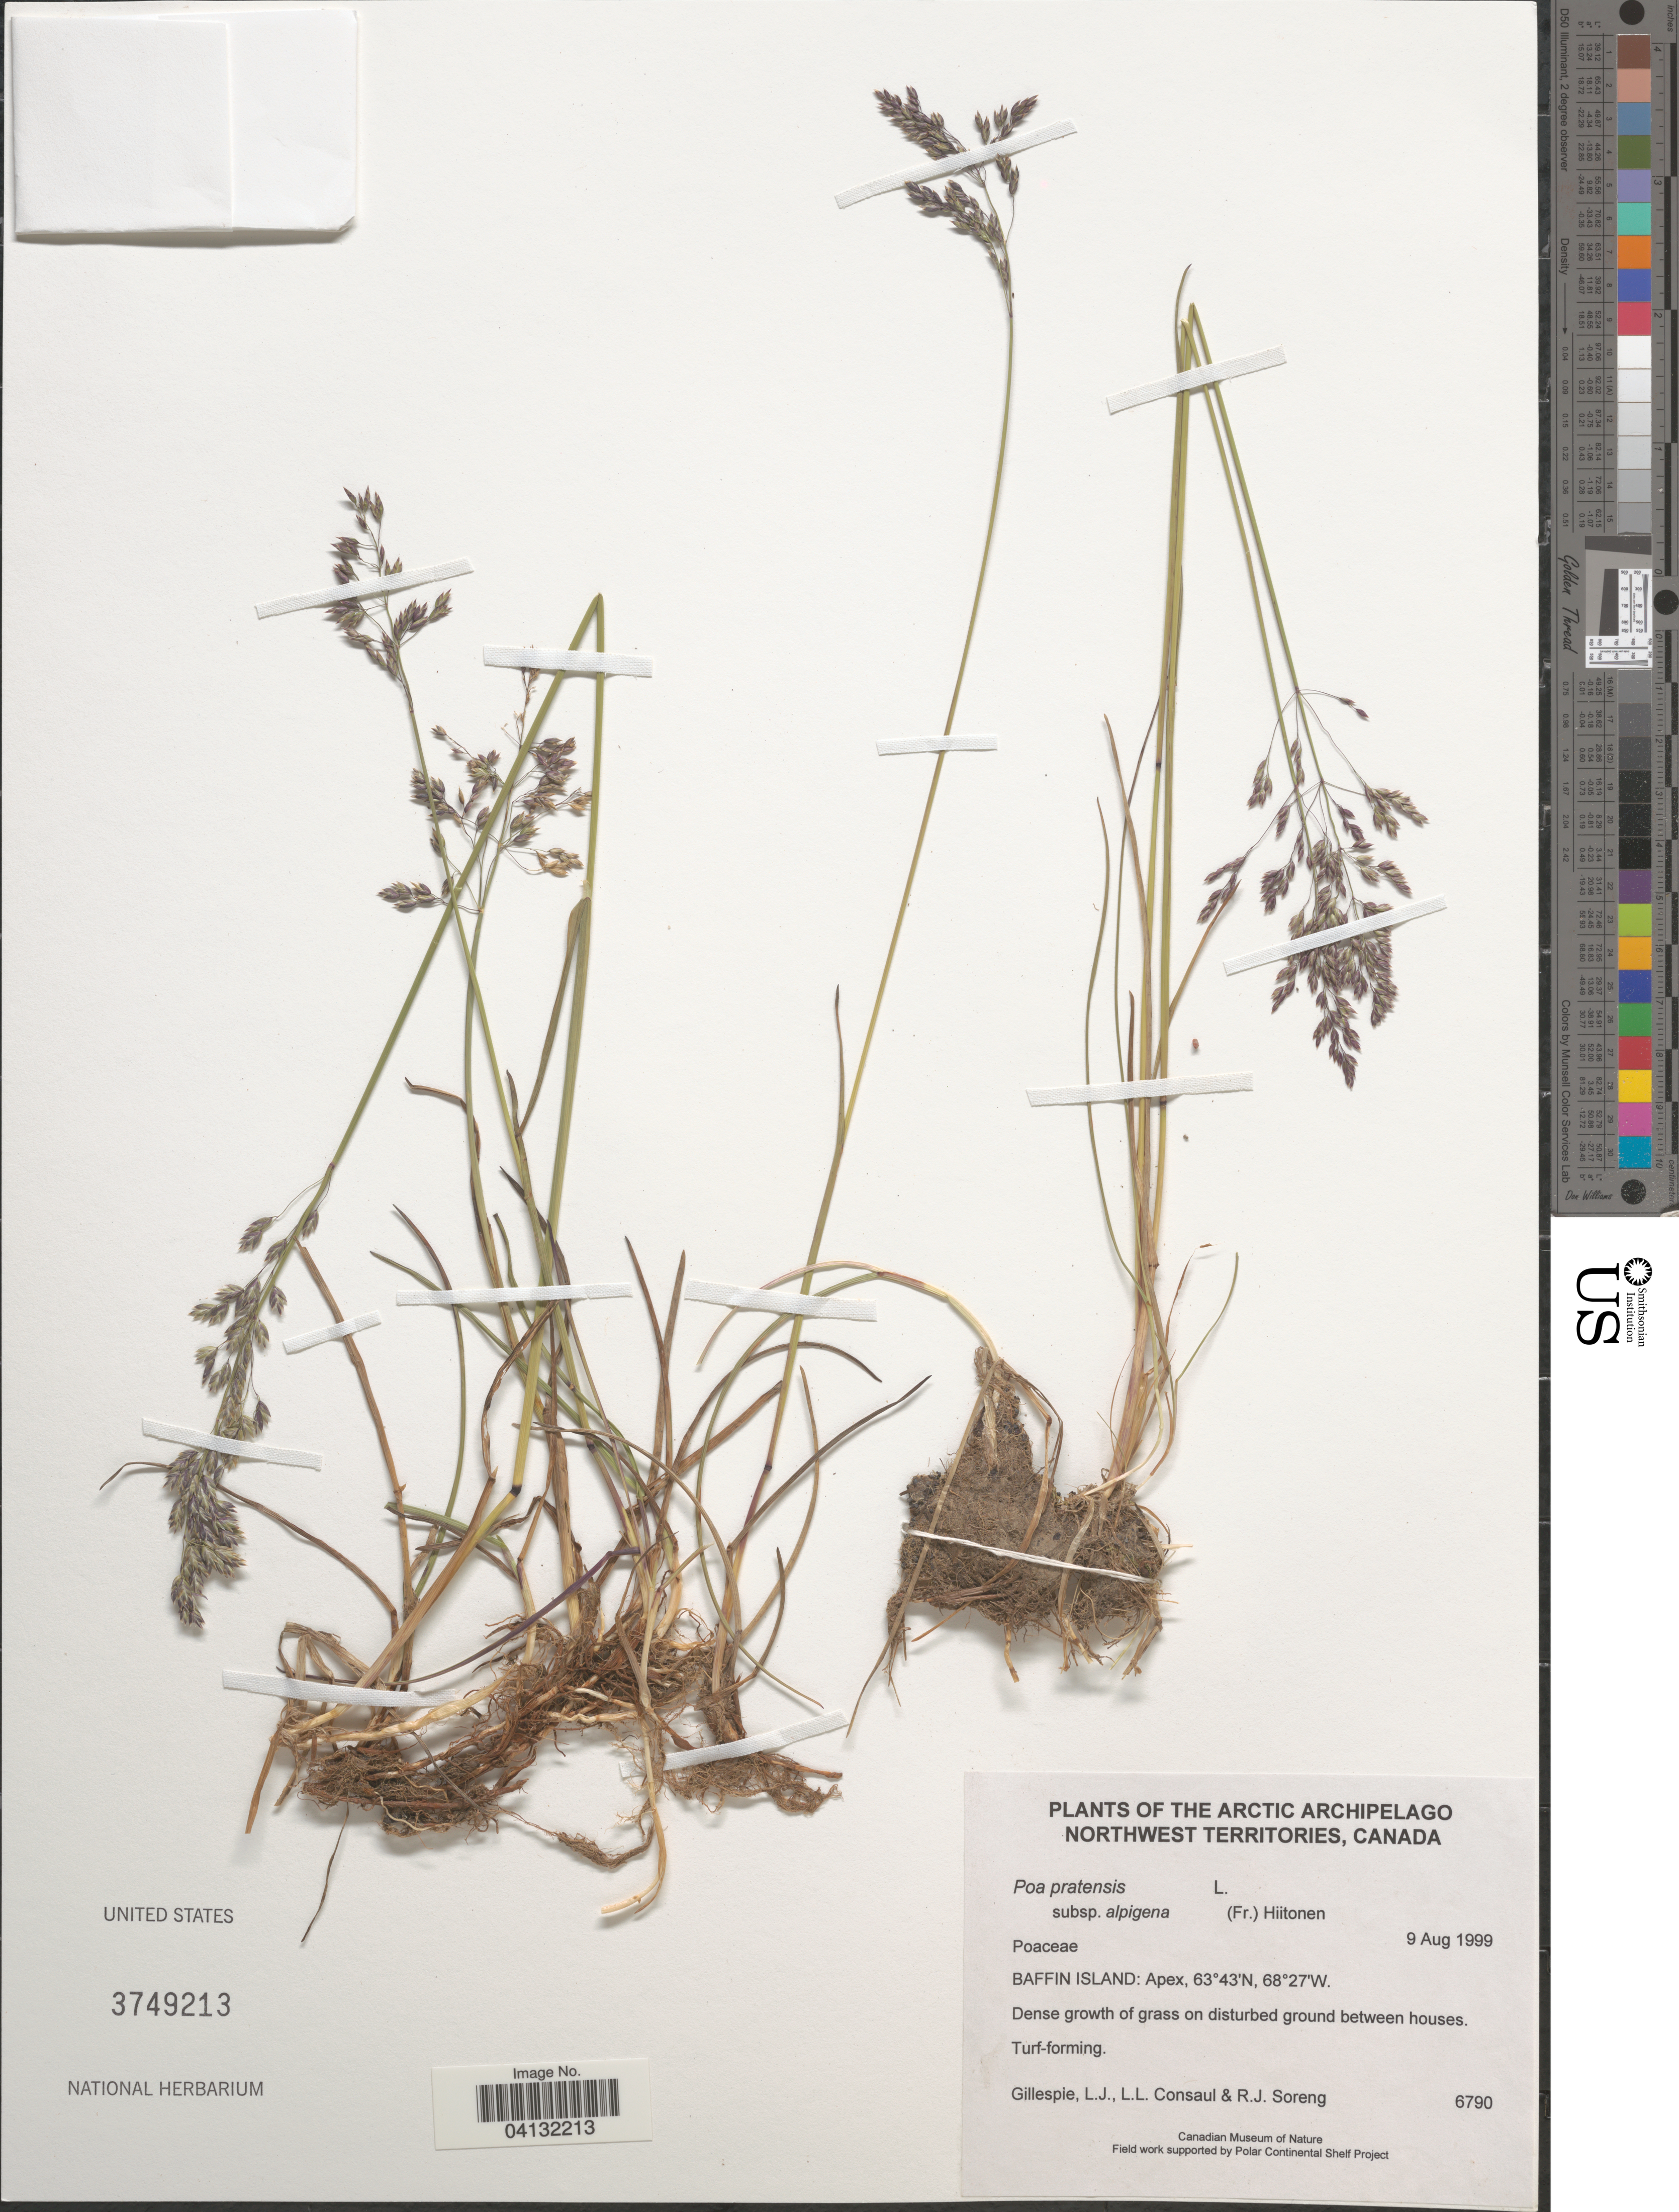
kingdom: Plantae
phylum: Tracheophyta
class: Liliopsida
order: Poales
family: Poaceae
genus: Poa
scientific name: Poa pratensis subsp. alpigena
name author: (Lindm.) Hiitonen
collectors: L. Gillespie, L. Consaul & R. J. Soreng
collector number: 6790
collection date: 1999-08-09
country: Canada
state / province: Northwest Territories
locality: Arctic Archipelago. Baffin Island: Apex.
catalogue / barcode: US 3749213